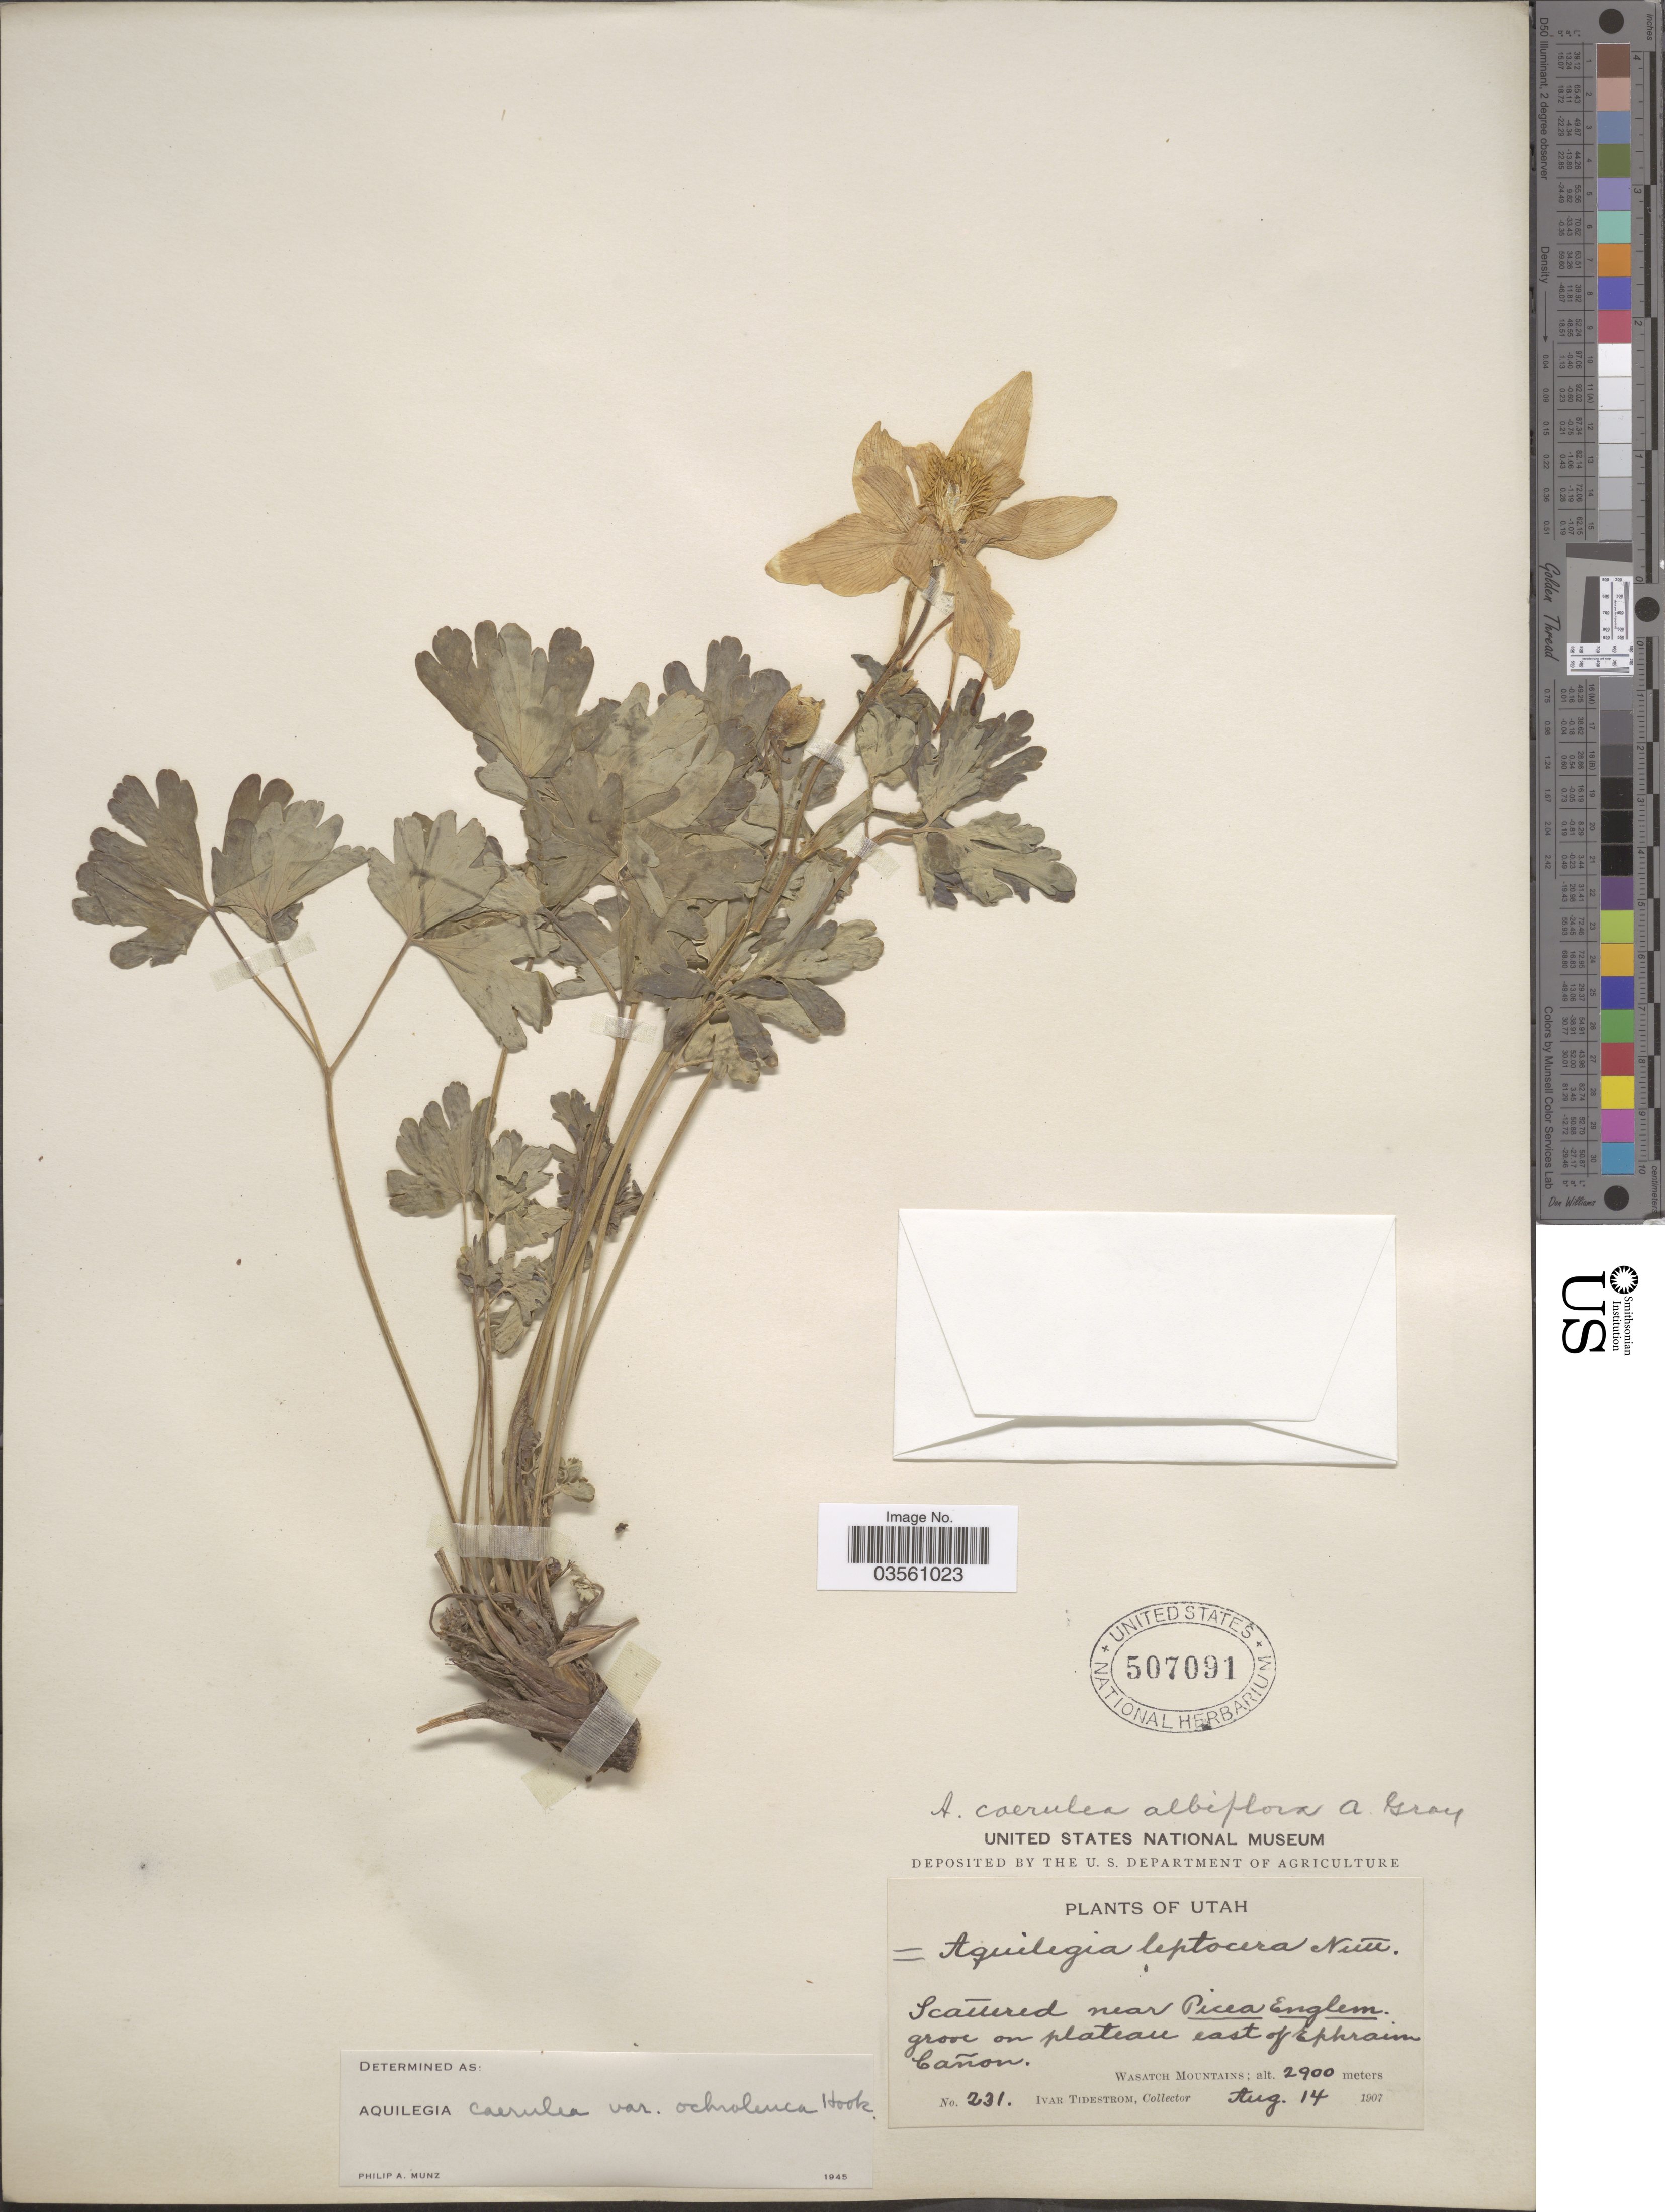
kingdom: Plantae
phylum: Tracheophyta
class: Magnoliopsida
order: Ranunculales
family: Ranunculaceae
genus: Aquilegia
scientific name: Aquilegia coerulea var. ochroleuca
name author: Hook.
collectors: I. F. Tidestrom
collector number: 231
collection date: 1907-08-14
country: United States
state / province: Utah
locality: East of Ephraim Cañon. Wasatch Mountains.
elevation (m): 2900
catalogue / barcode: US 507091